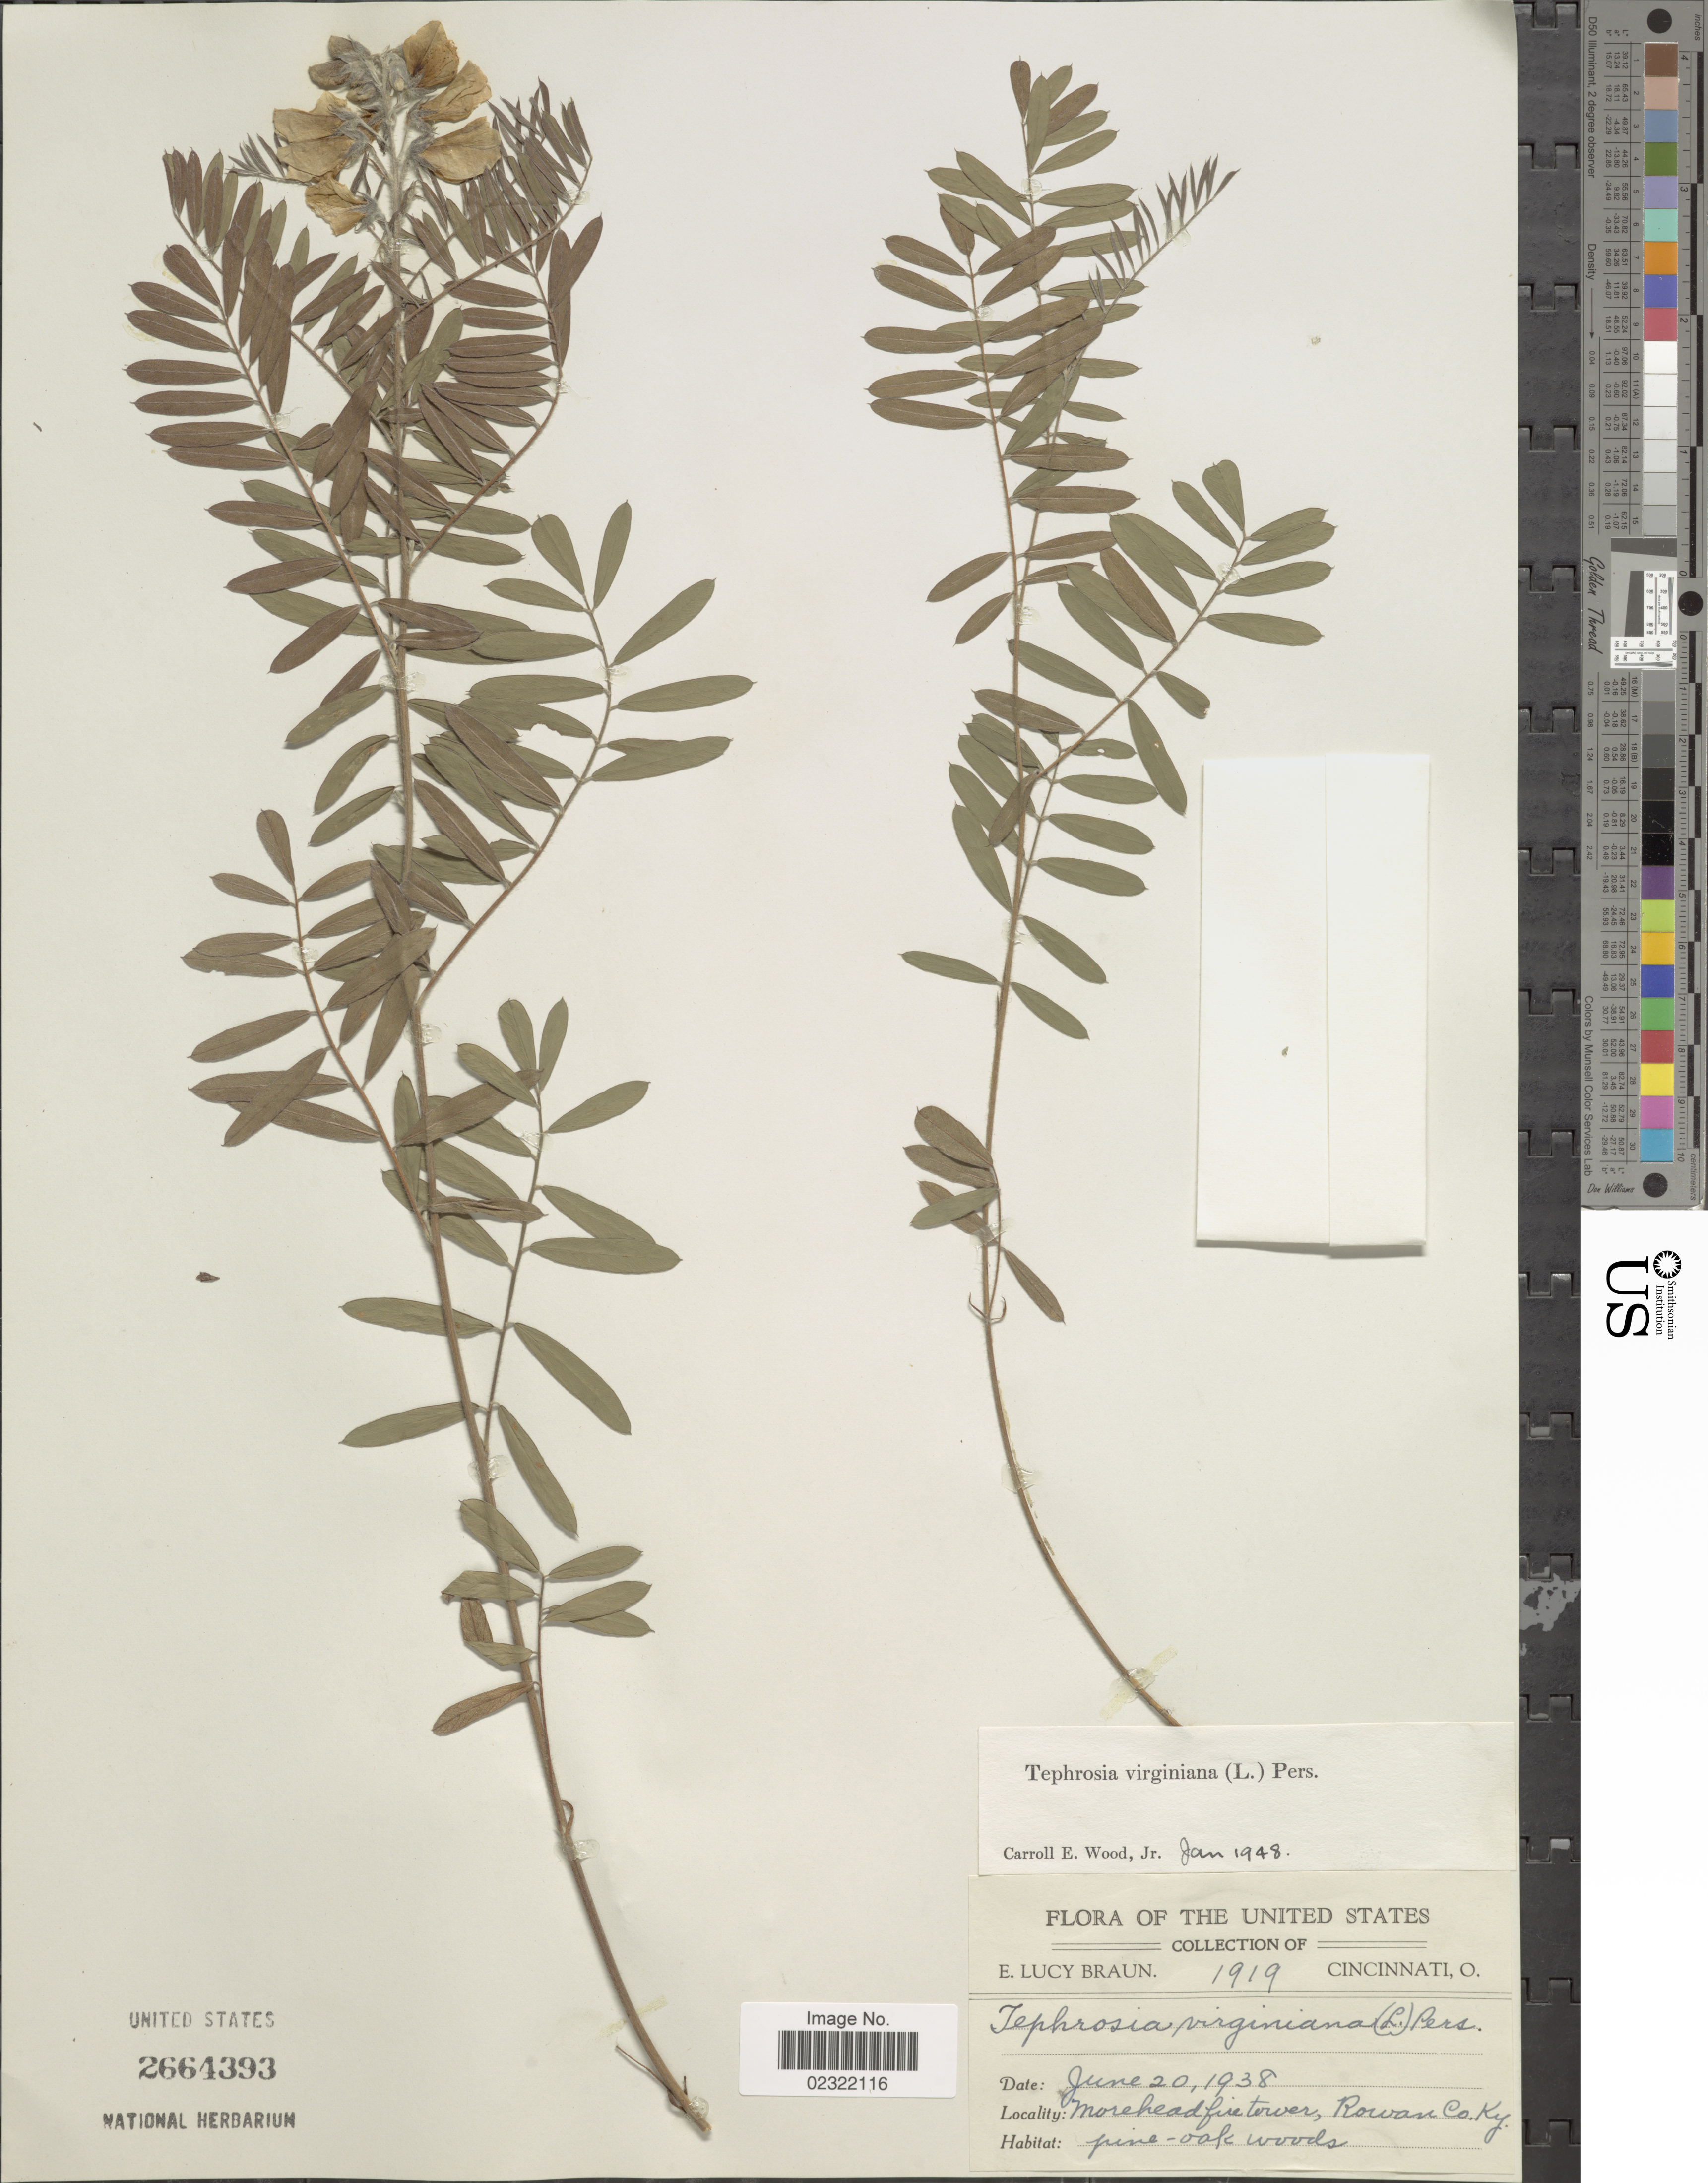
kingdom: Plantae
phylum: Tracheophyta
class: Magnoliopsida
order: Fabales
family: Fabaceae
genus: Tephrosia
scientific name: Tephrosia virginiana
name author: (L.) Pers.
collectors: E. L. Braun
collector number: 1919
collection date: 1938-06-20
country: United States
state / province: Kentucky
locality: Morehead fire tower, Rowan Co. pine-oak woods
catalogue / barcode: US 2664393